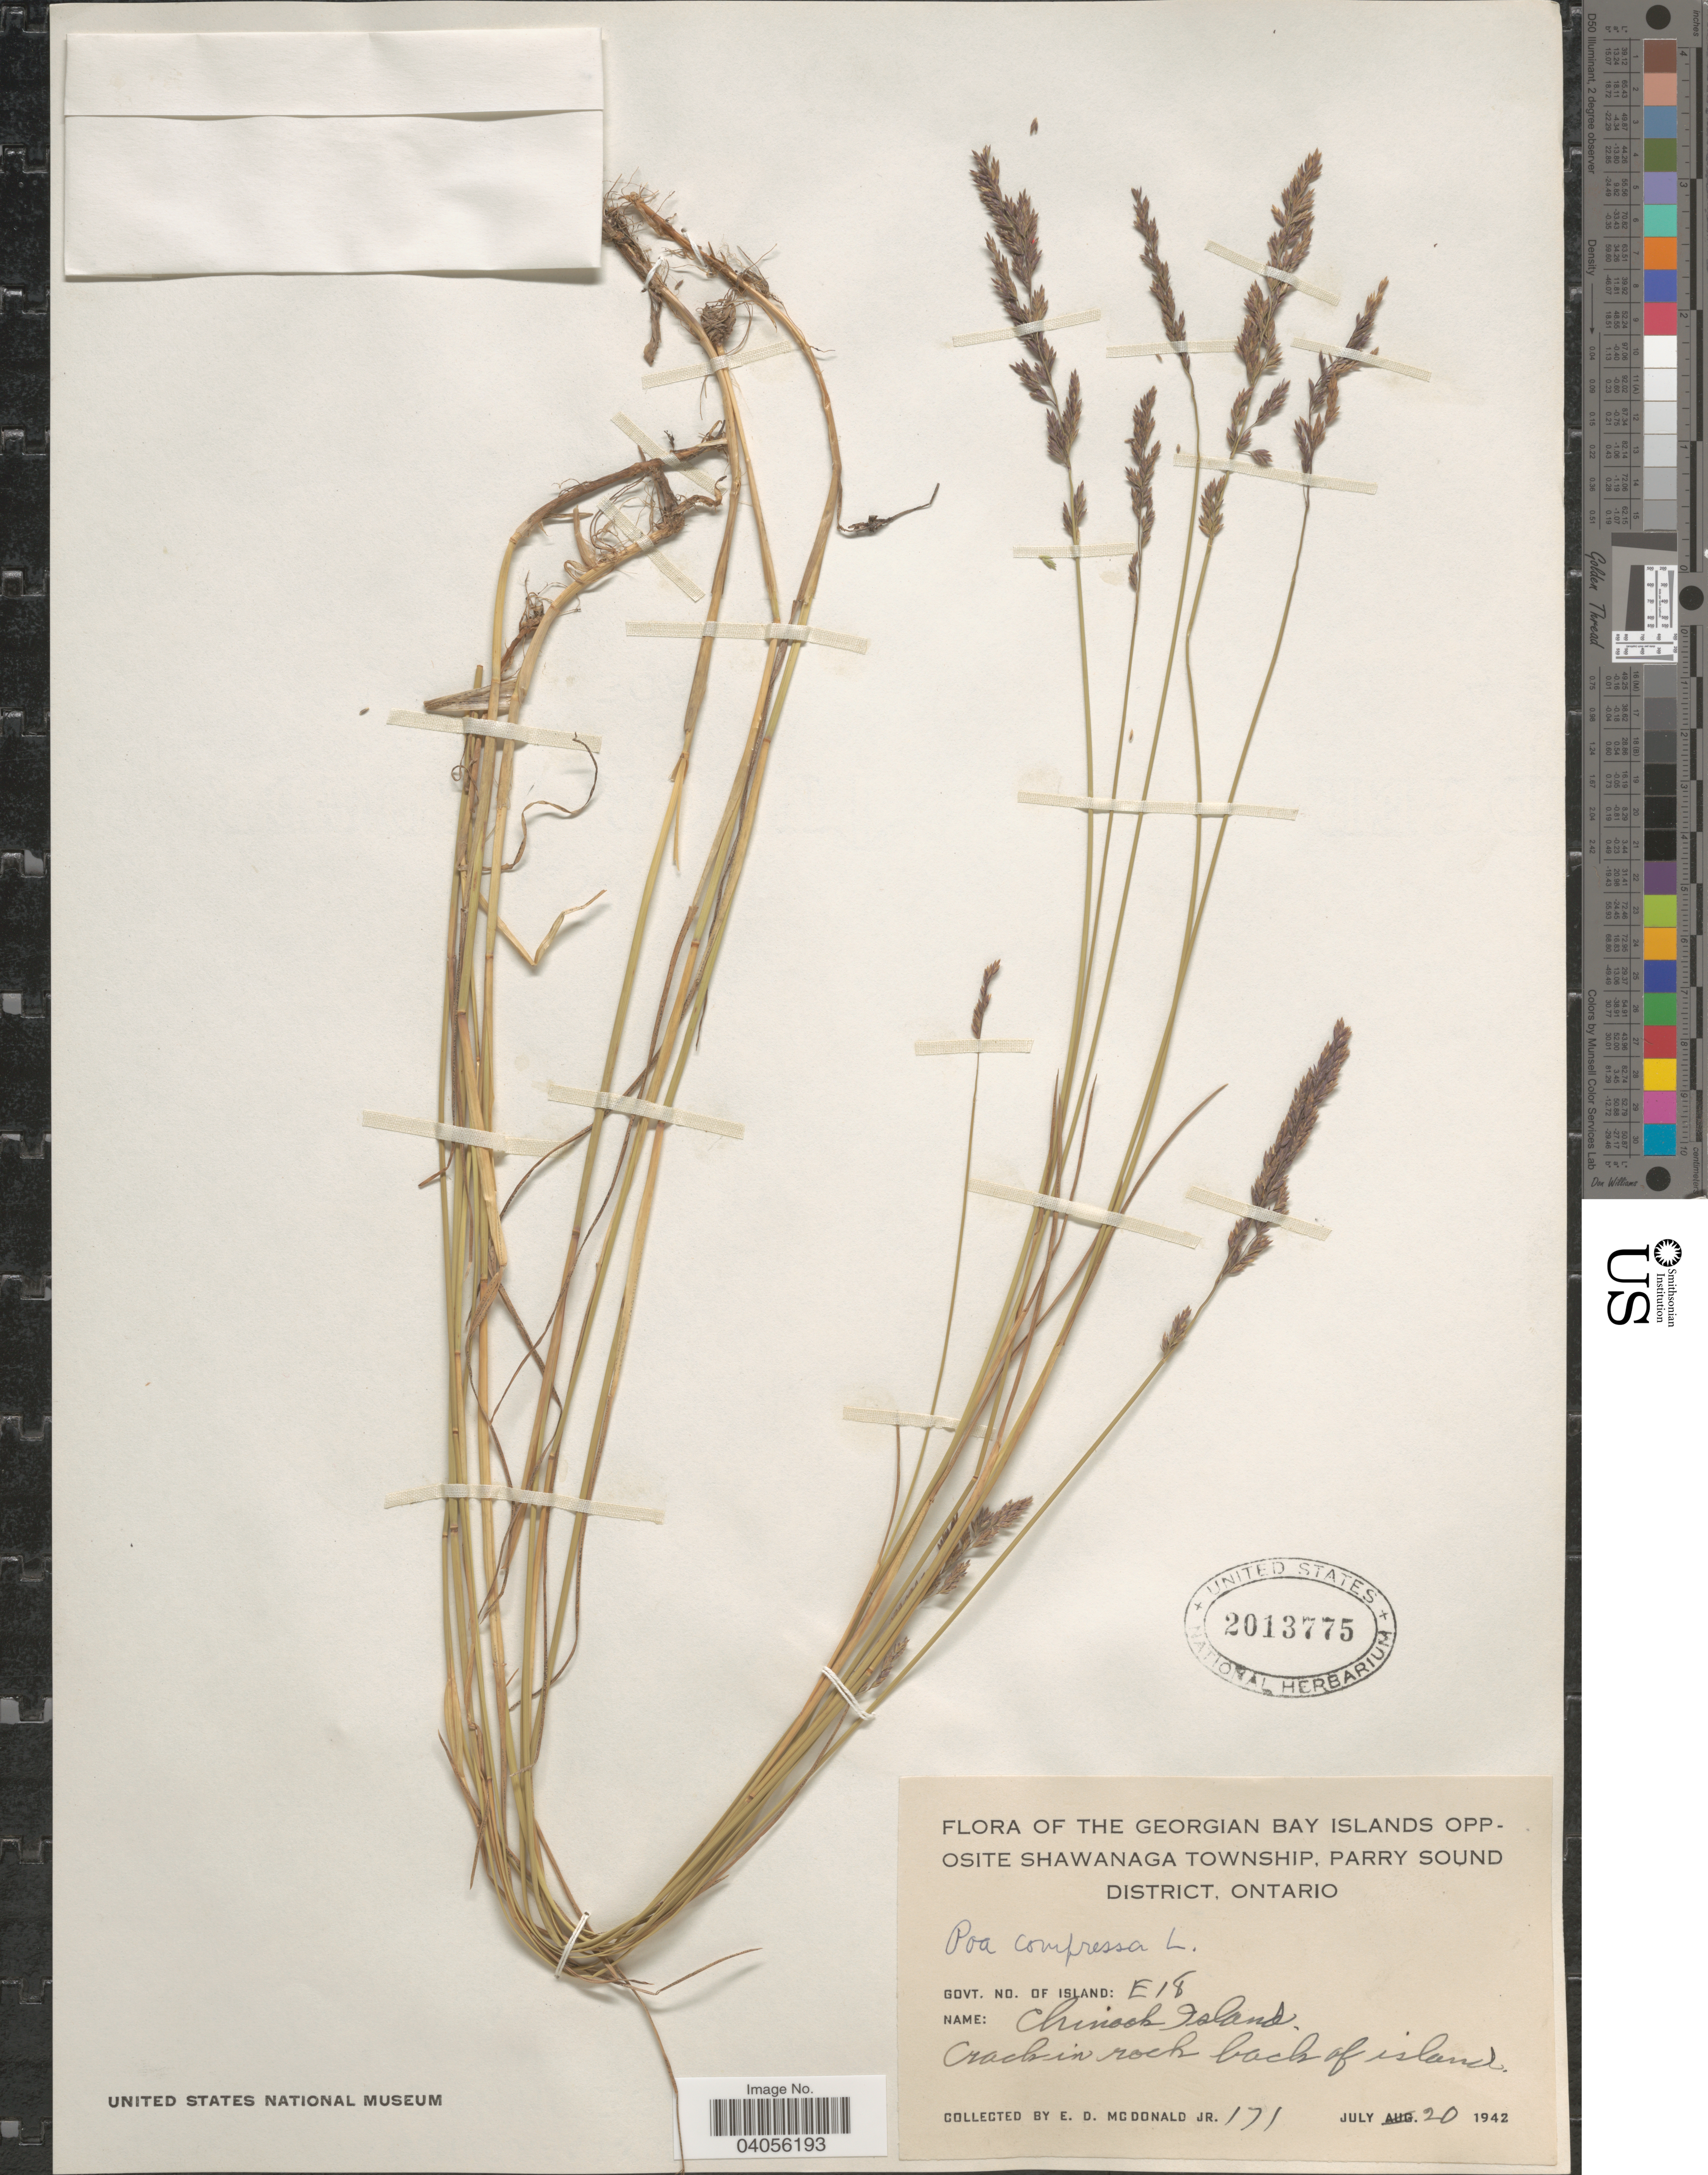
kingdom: Plantae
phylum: Tracheophyta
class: Liliopsida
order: Poales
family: Poaceae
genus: Poa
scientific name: Poa compressa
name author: L.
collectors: E. D. McDonald Jr.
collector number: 171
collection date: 1942-07-20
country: Canada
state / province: Ontario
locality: Georgian Bay Islands Opposite Shawanaga Township, Parry Sound District. Govt. no. of Island: E18. Name: Chinook Island.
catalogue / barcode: US 2013775